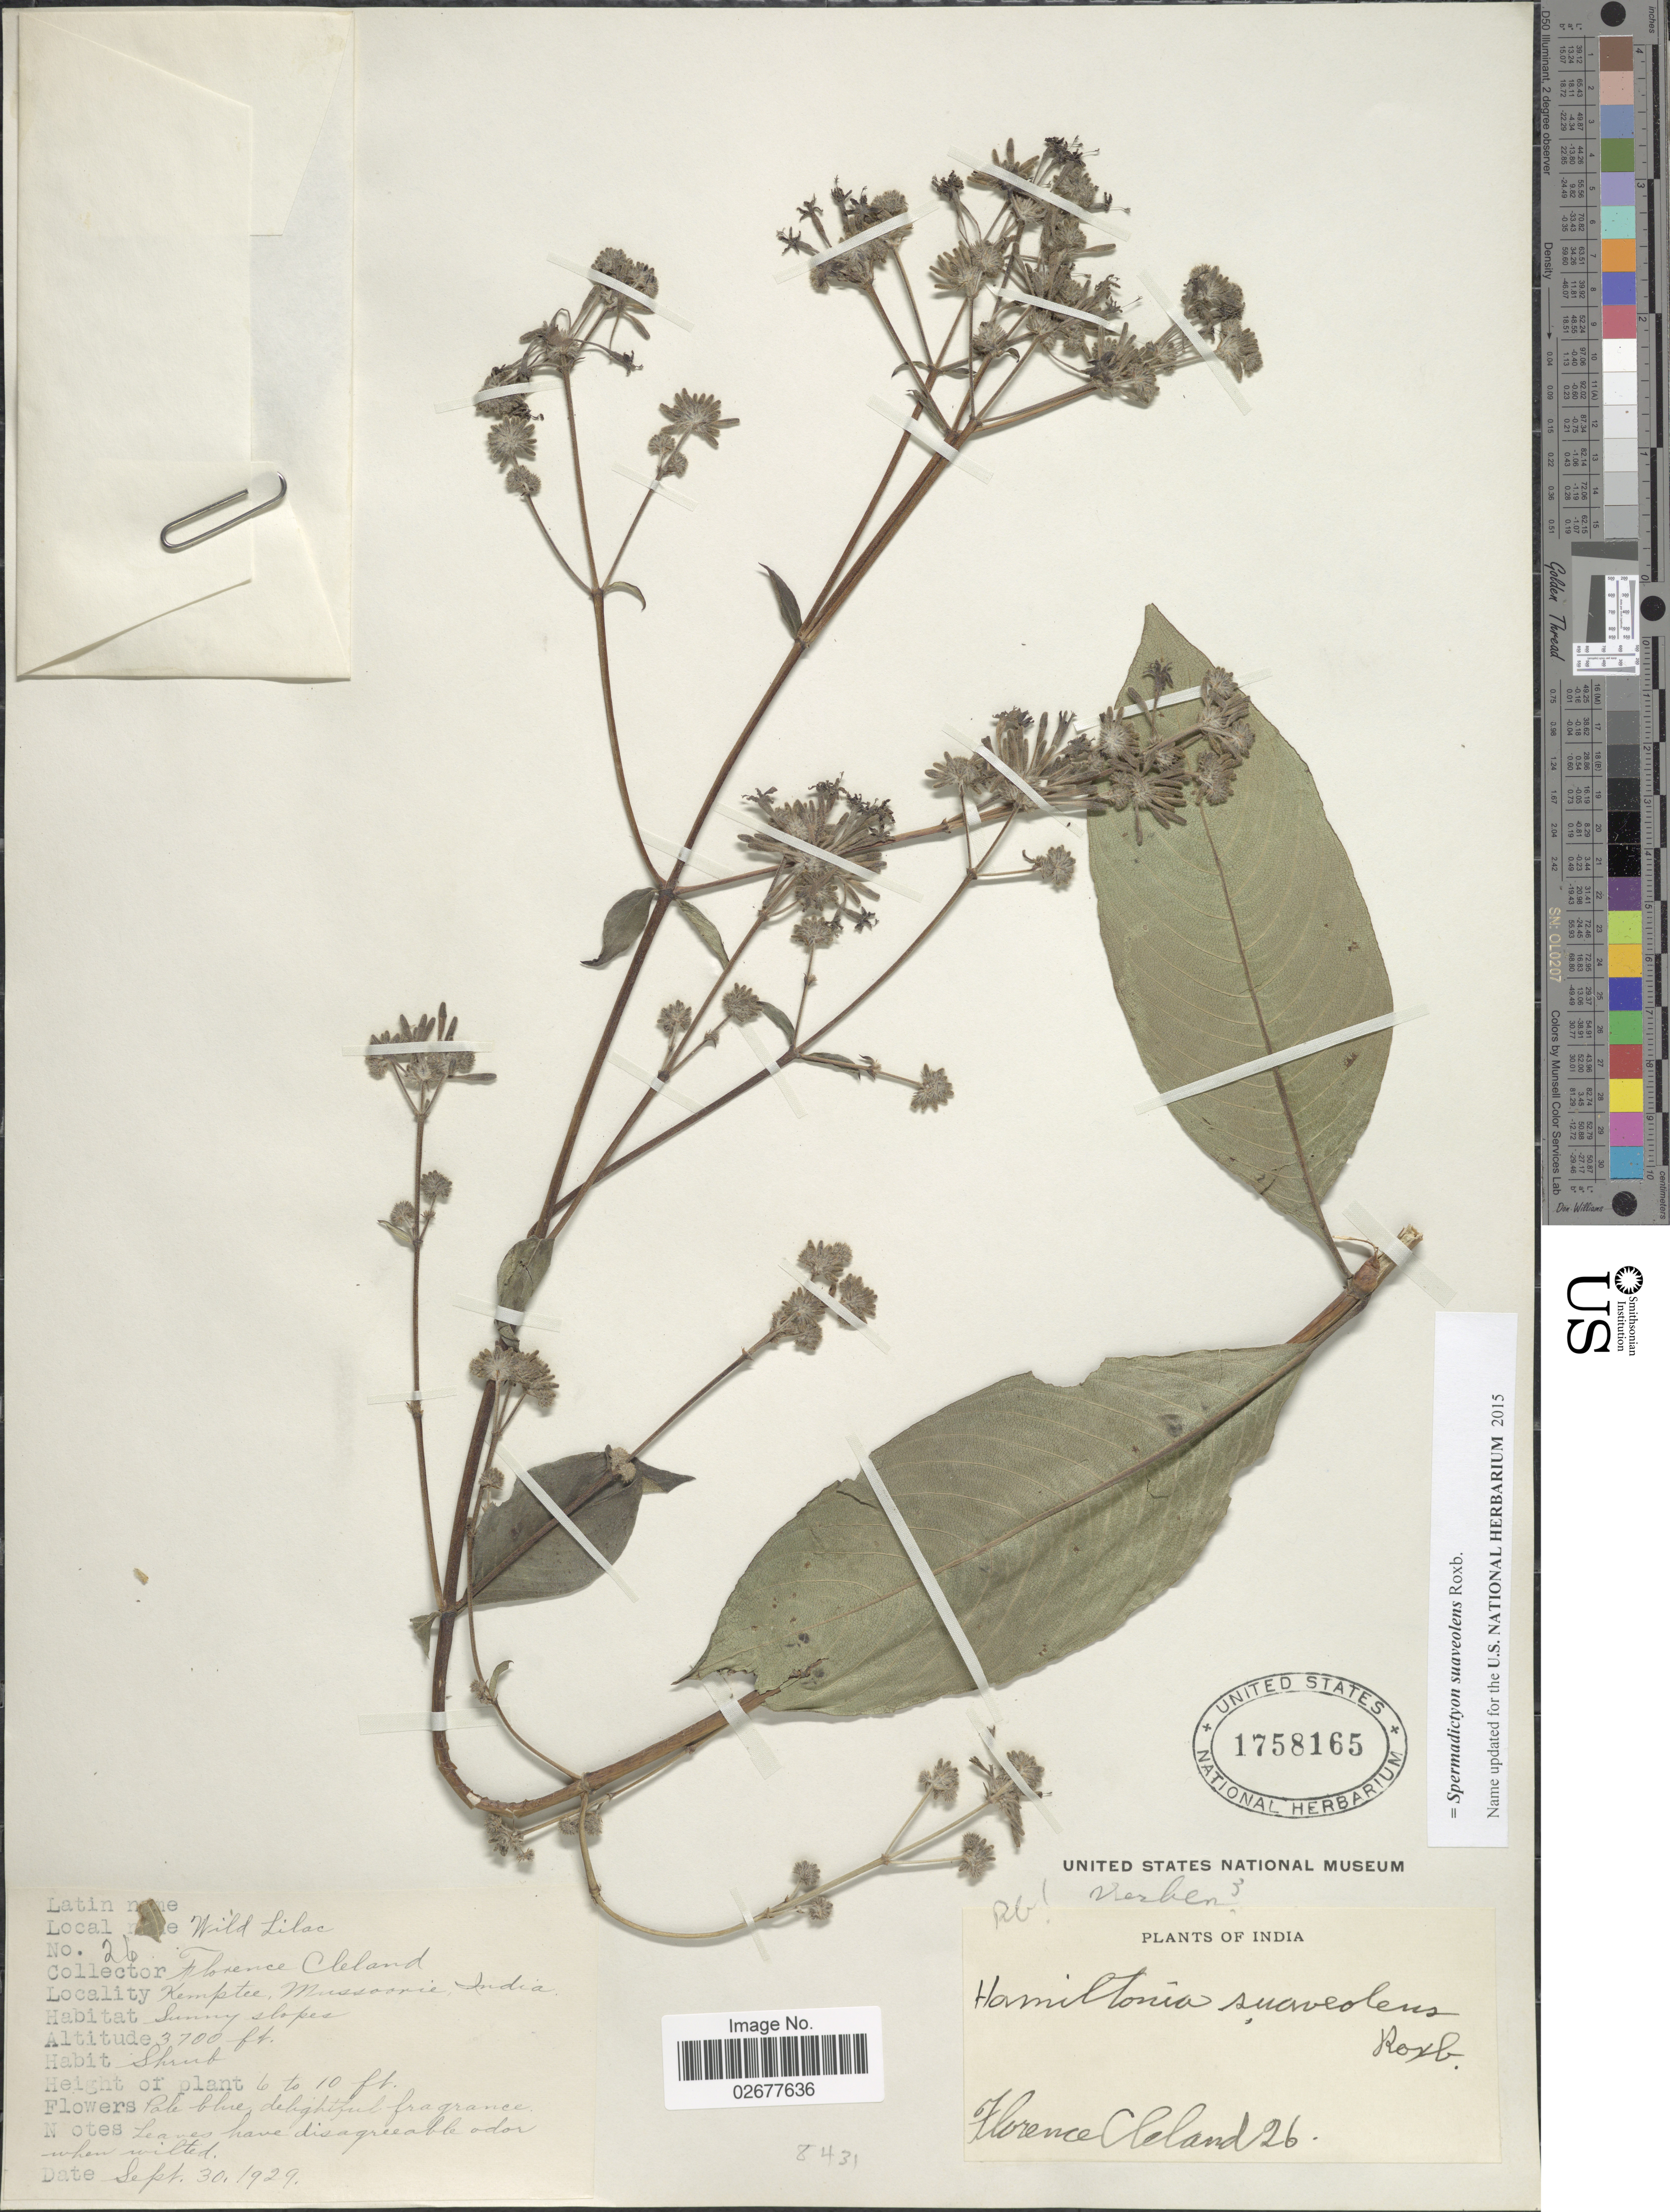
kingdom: Plantae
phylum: Tracheophyta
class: Magnoliopsida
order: Gentianales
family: Rubiaceae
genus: Spermadictyon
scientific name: Spermadictyon suaveolens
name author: Roxb.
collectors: F. Cleland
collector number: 26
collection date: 1929-09-30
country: India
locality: Kemptee, Mussoorie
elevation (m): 1128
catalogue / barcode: US 1758165